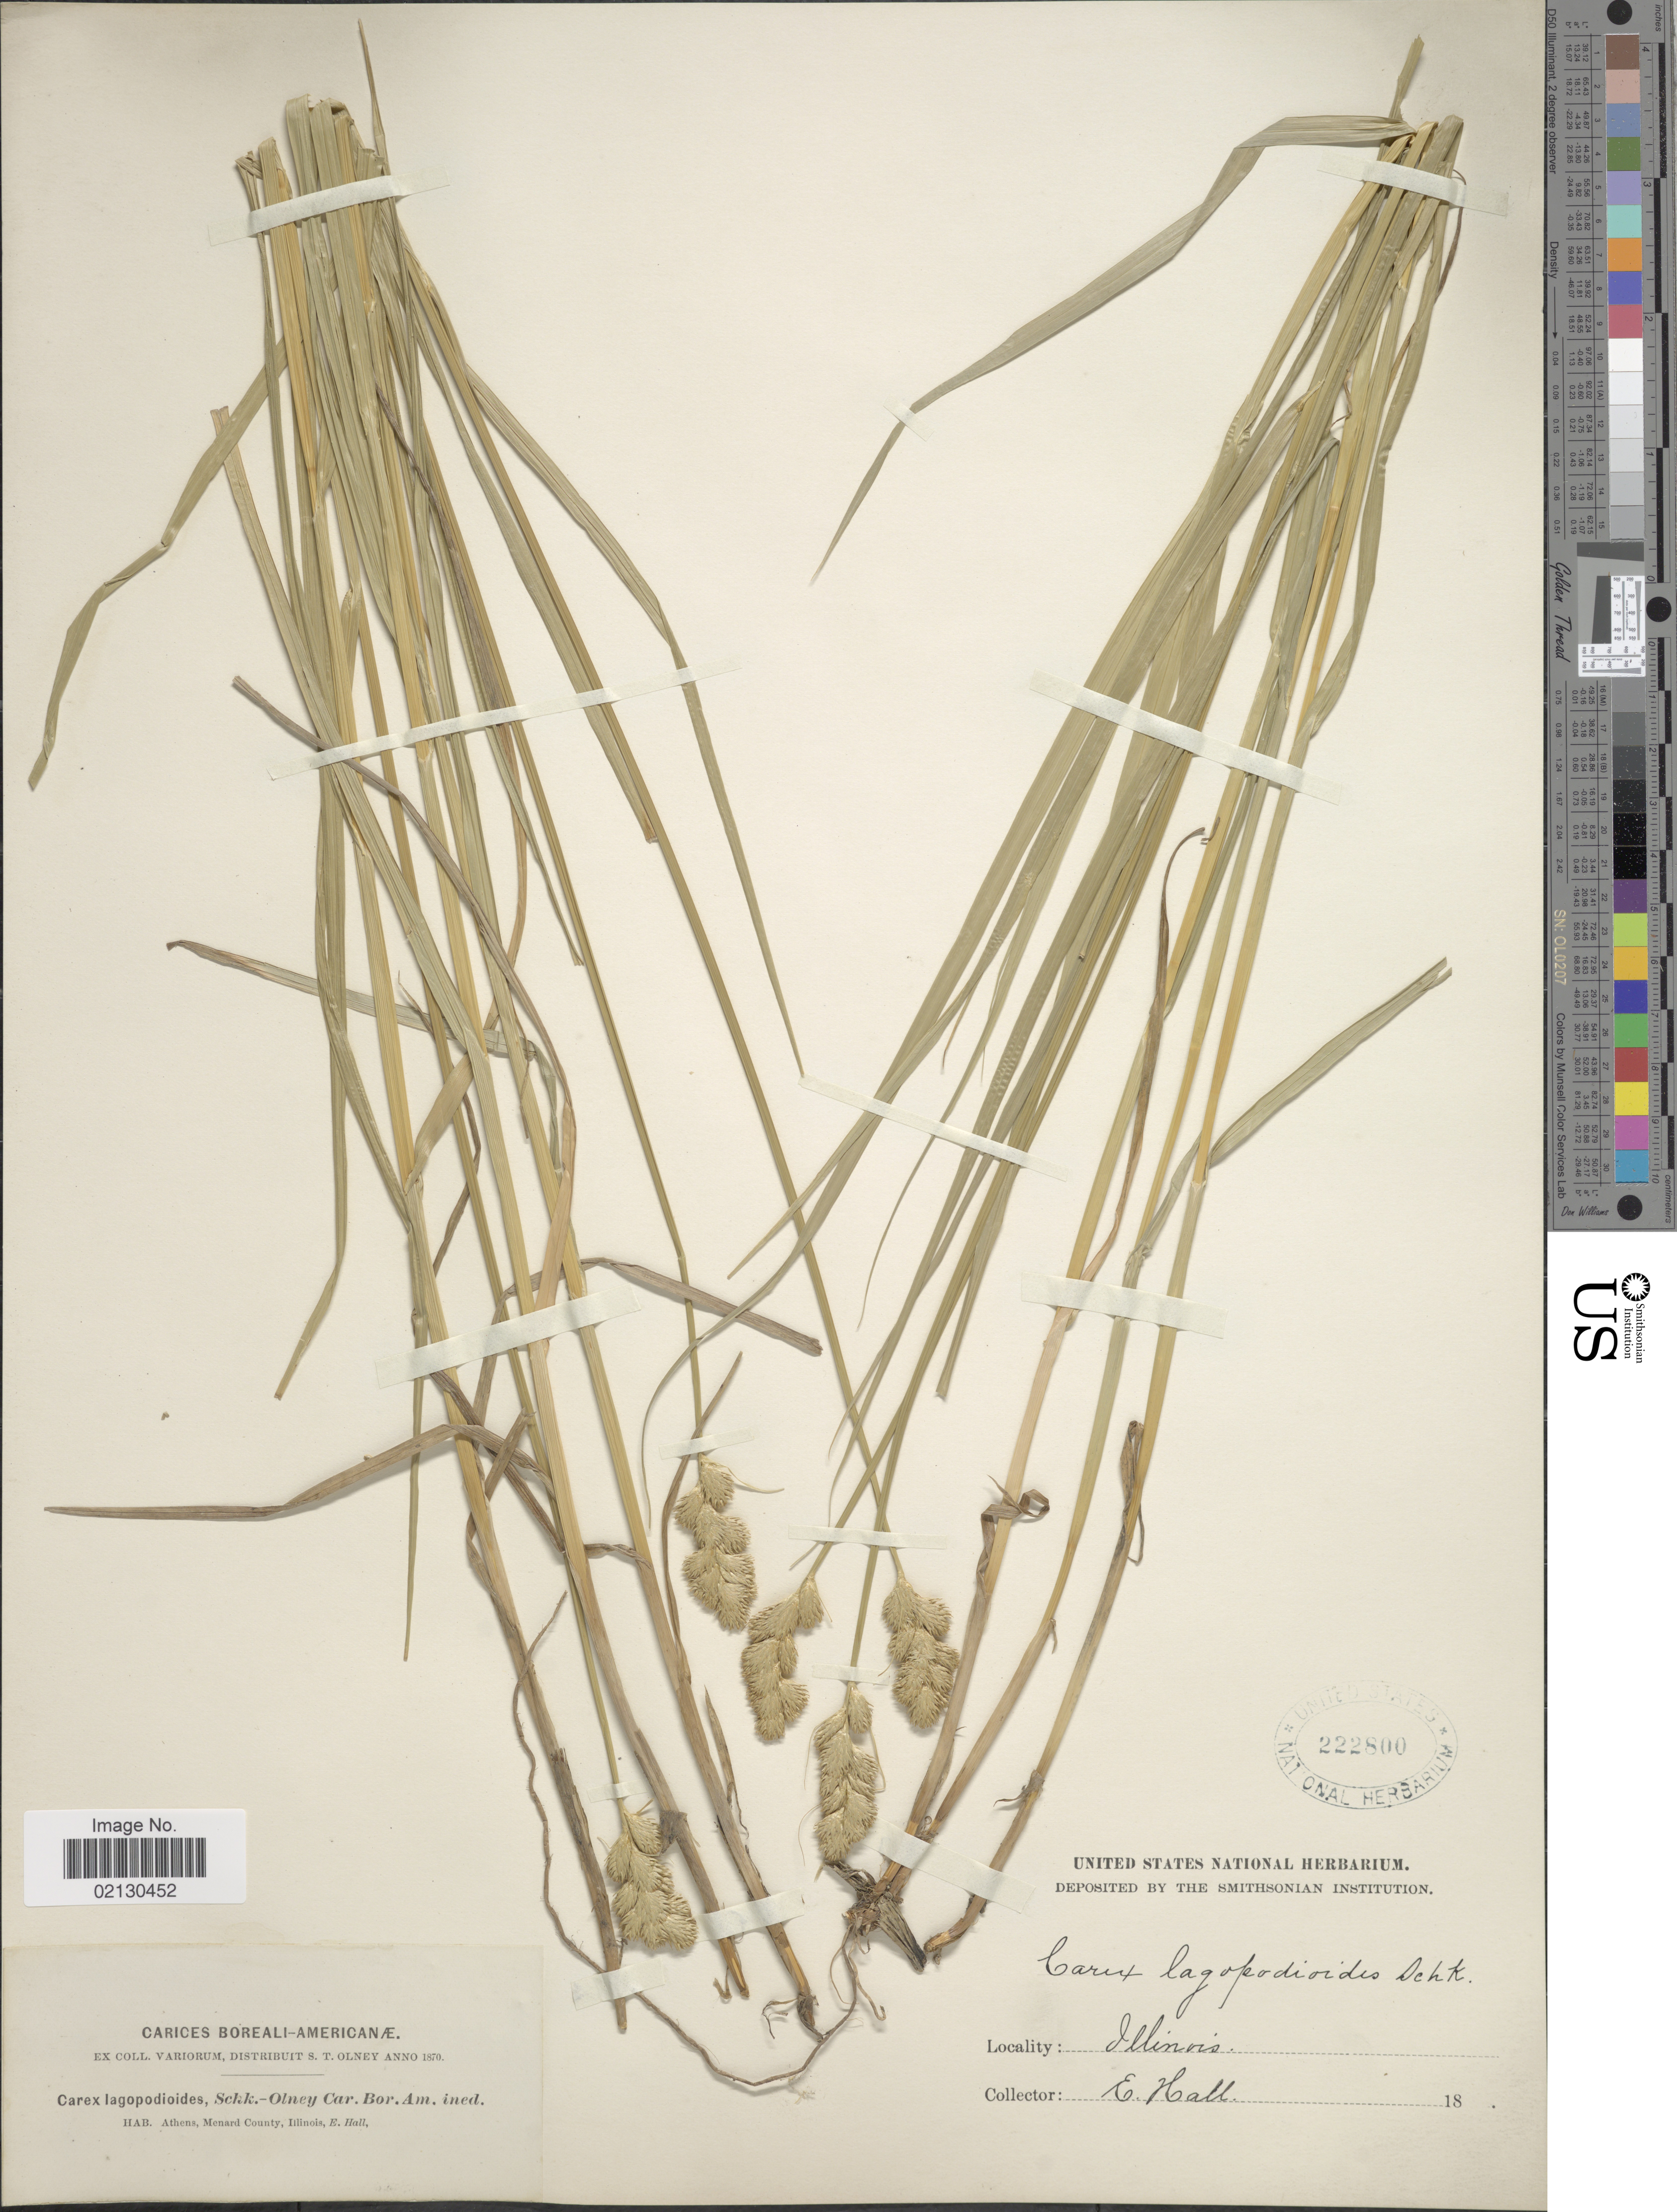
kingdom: Plantae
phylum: Tracheophyta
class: Liliopsida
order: Poales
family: Cyperaceae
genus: Carex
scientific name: Carex projecta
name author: Mack.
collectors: E. Hall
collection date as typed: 18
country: United States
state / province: Illinois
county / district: Menard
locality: Athens, Menard County.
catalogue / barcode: US 222800